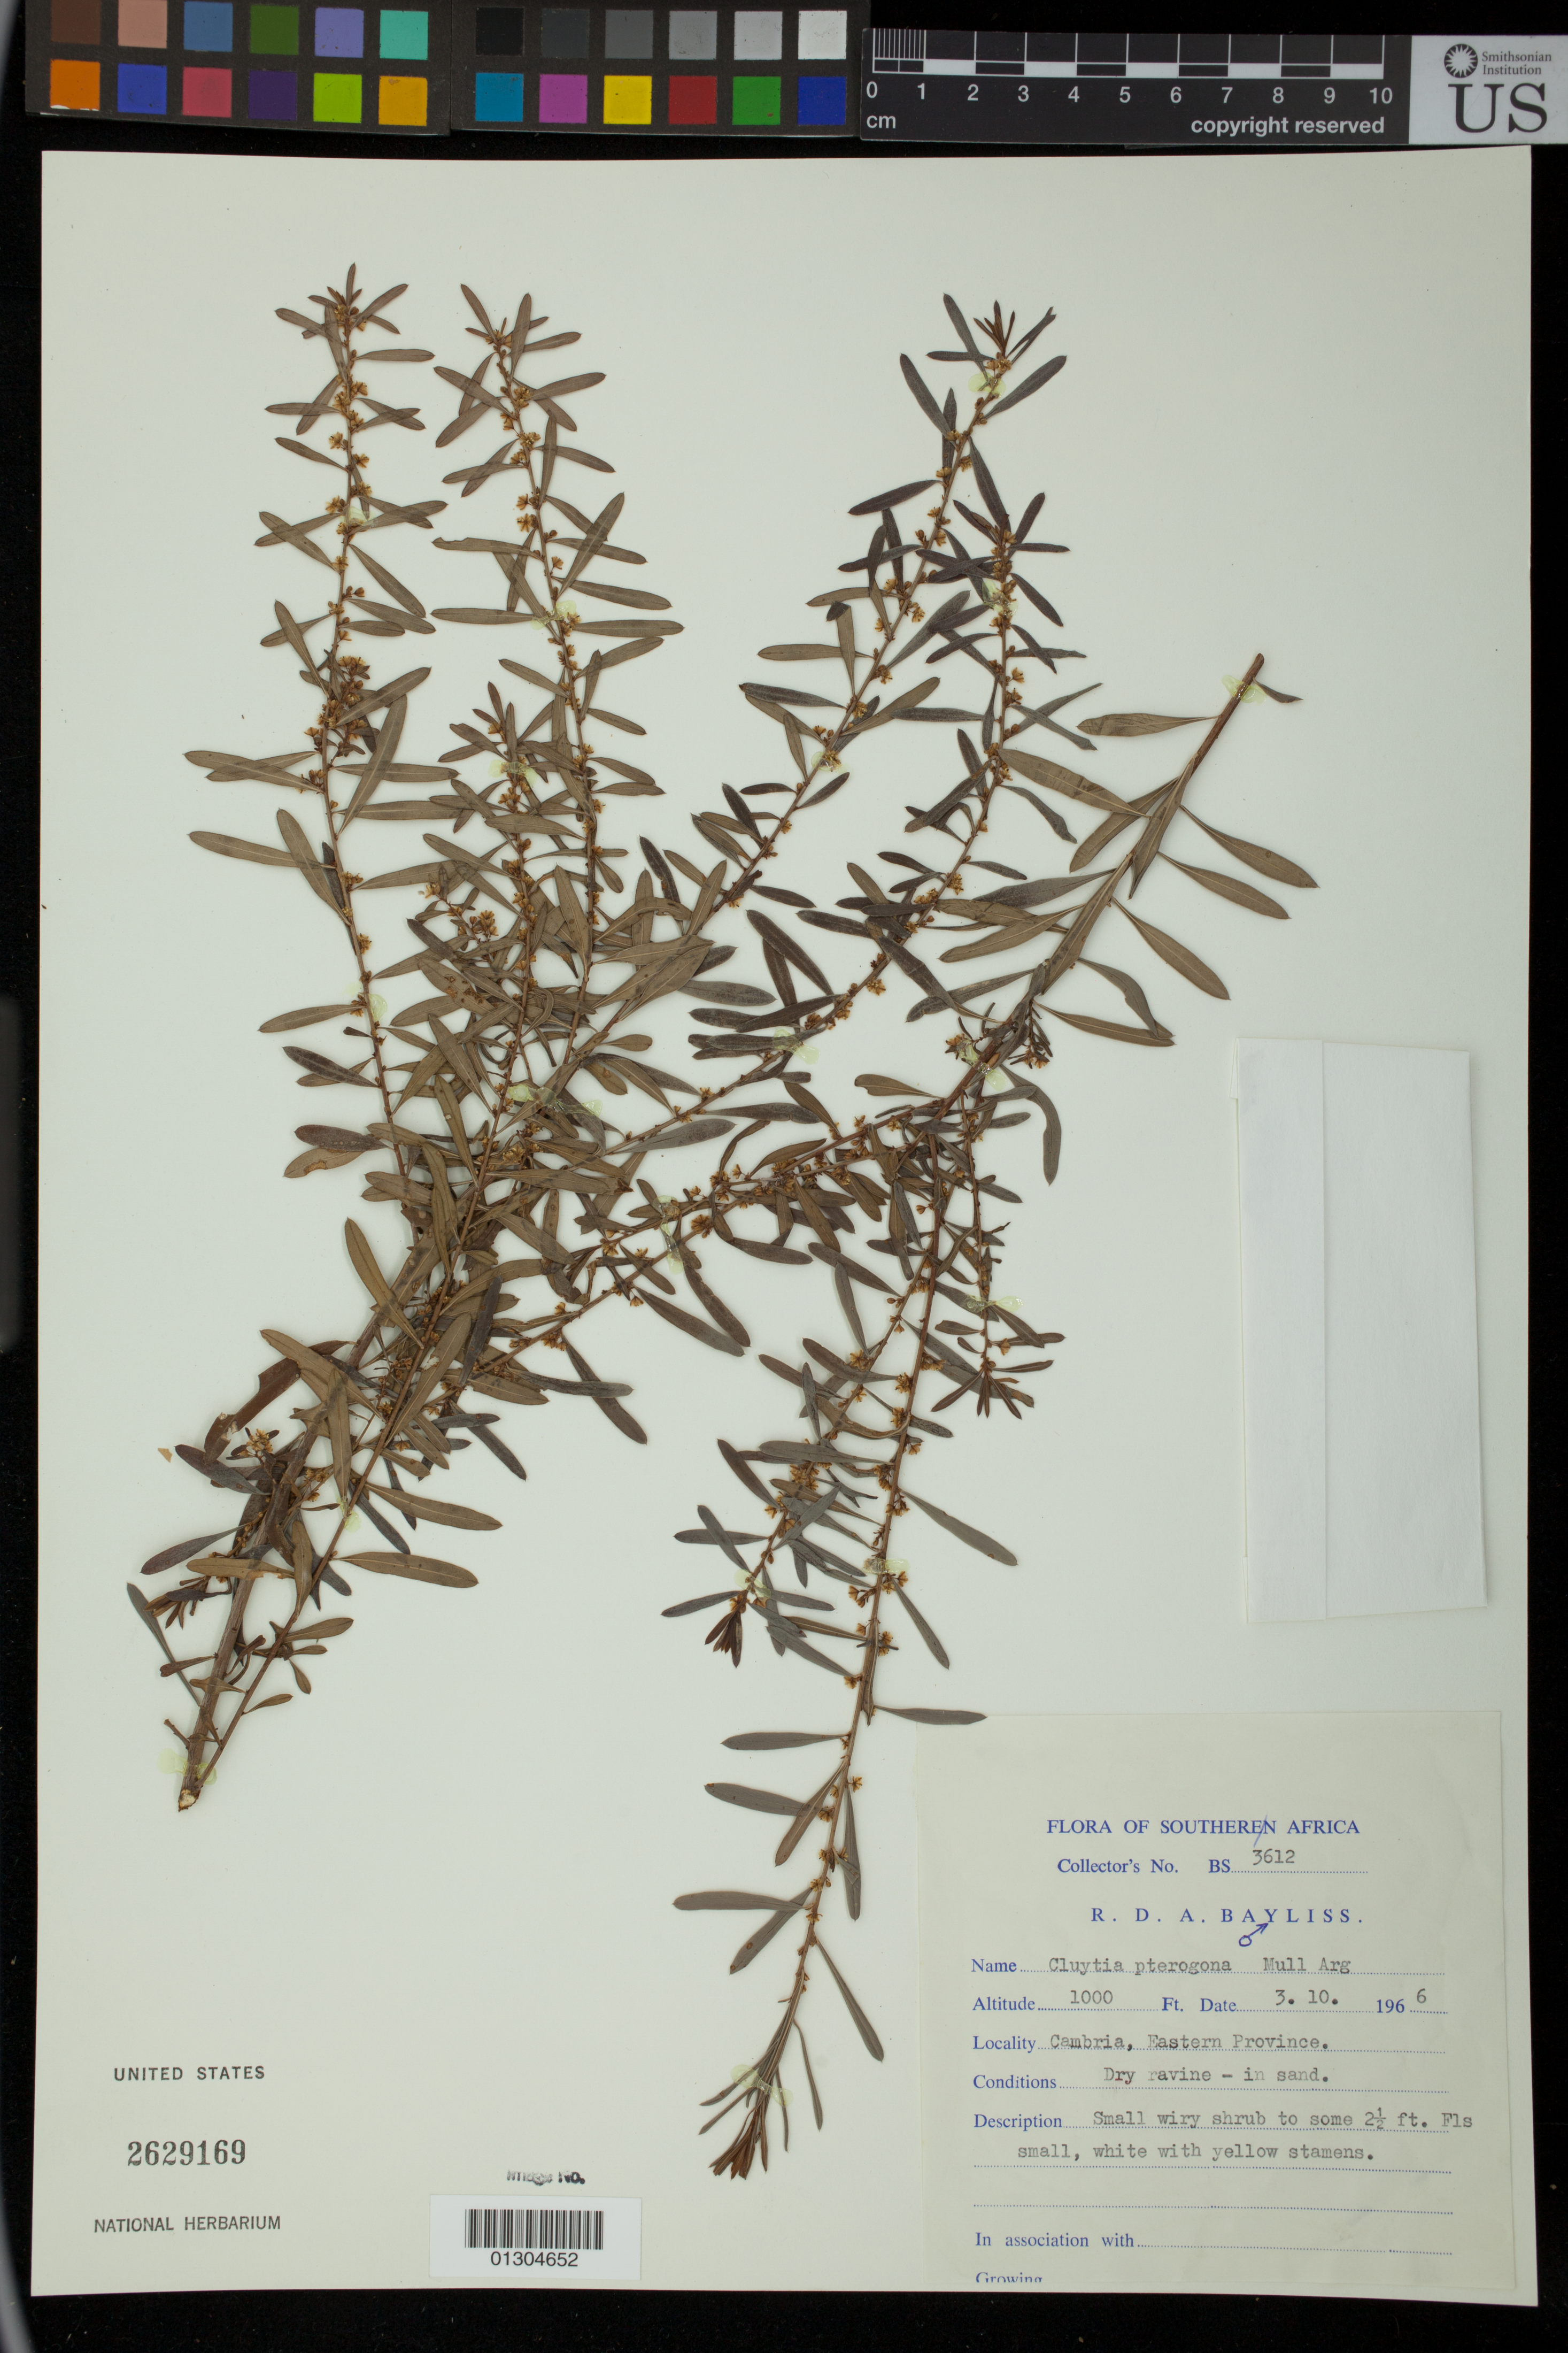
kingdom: Plantae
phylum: Tracheophyta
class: Magnoliopsida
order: Malpighiales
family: Peraceae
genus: Clutia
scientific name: Clutia pterogona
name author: Müll. Arg.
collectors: R. D. Bayliss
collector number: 3612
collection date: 1966-10-03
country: South Africa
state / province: Eastern Cape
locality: Cambria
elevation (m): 305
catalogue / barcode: US 2629169